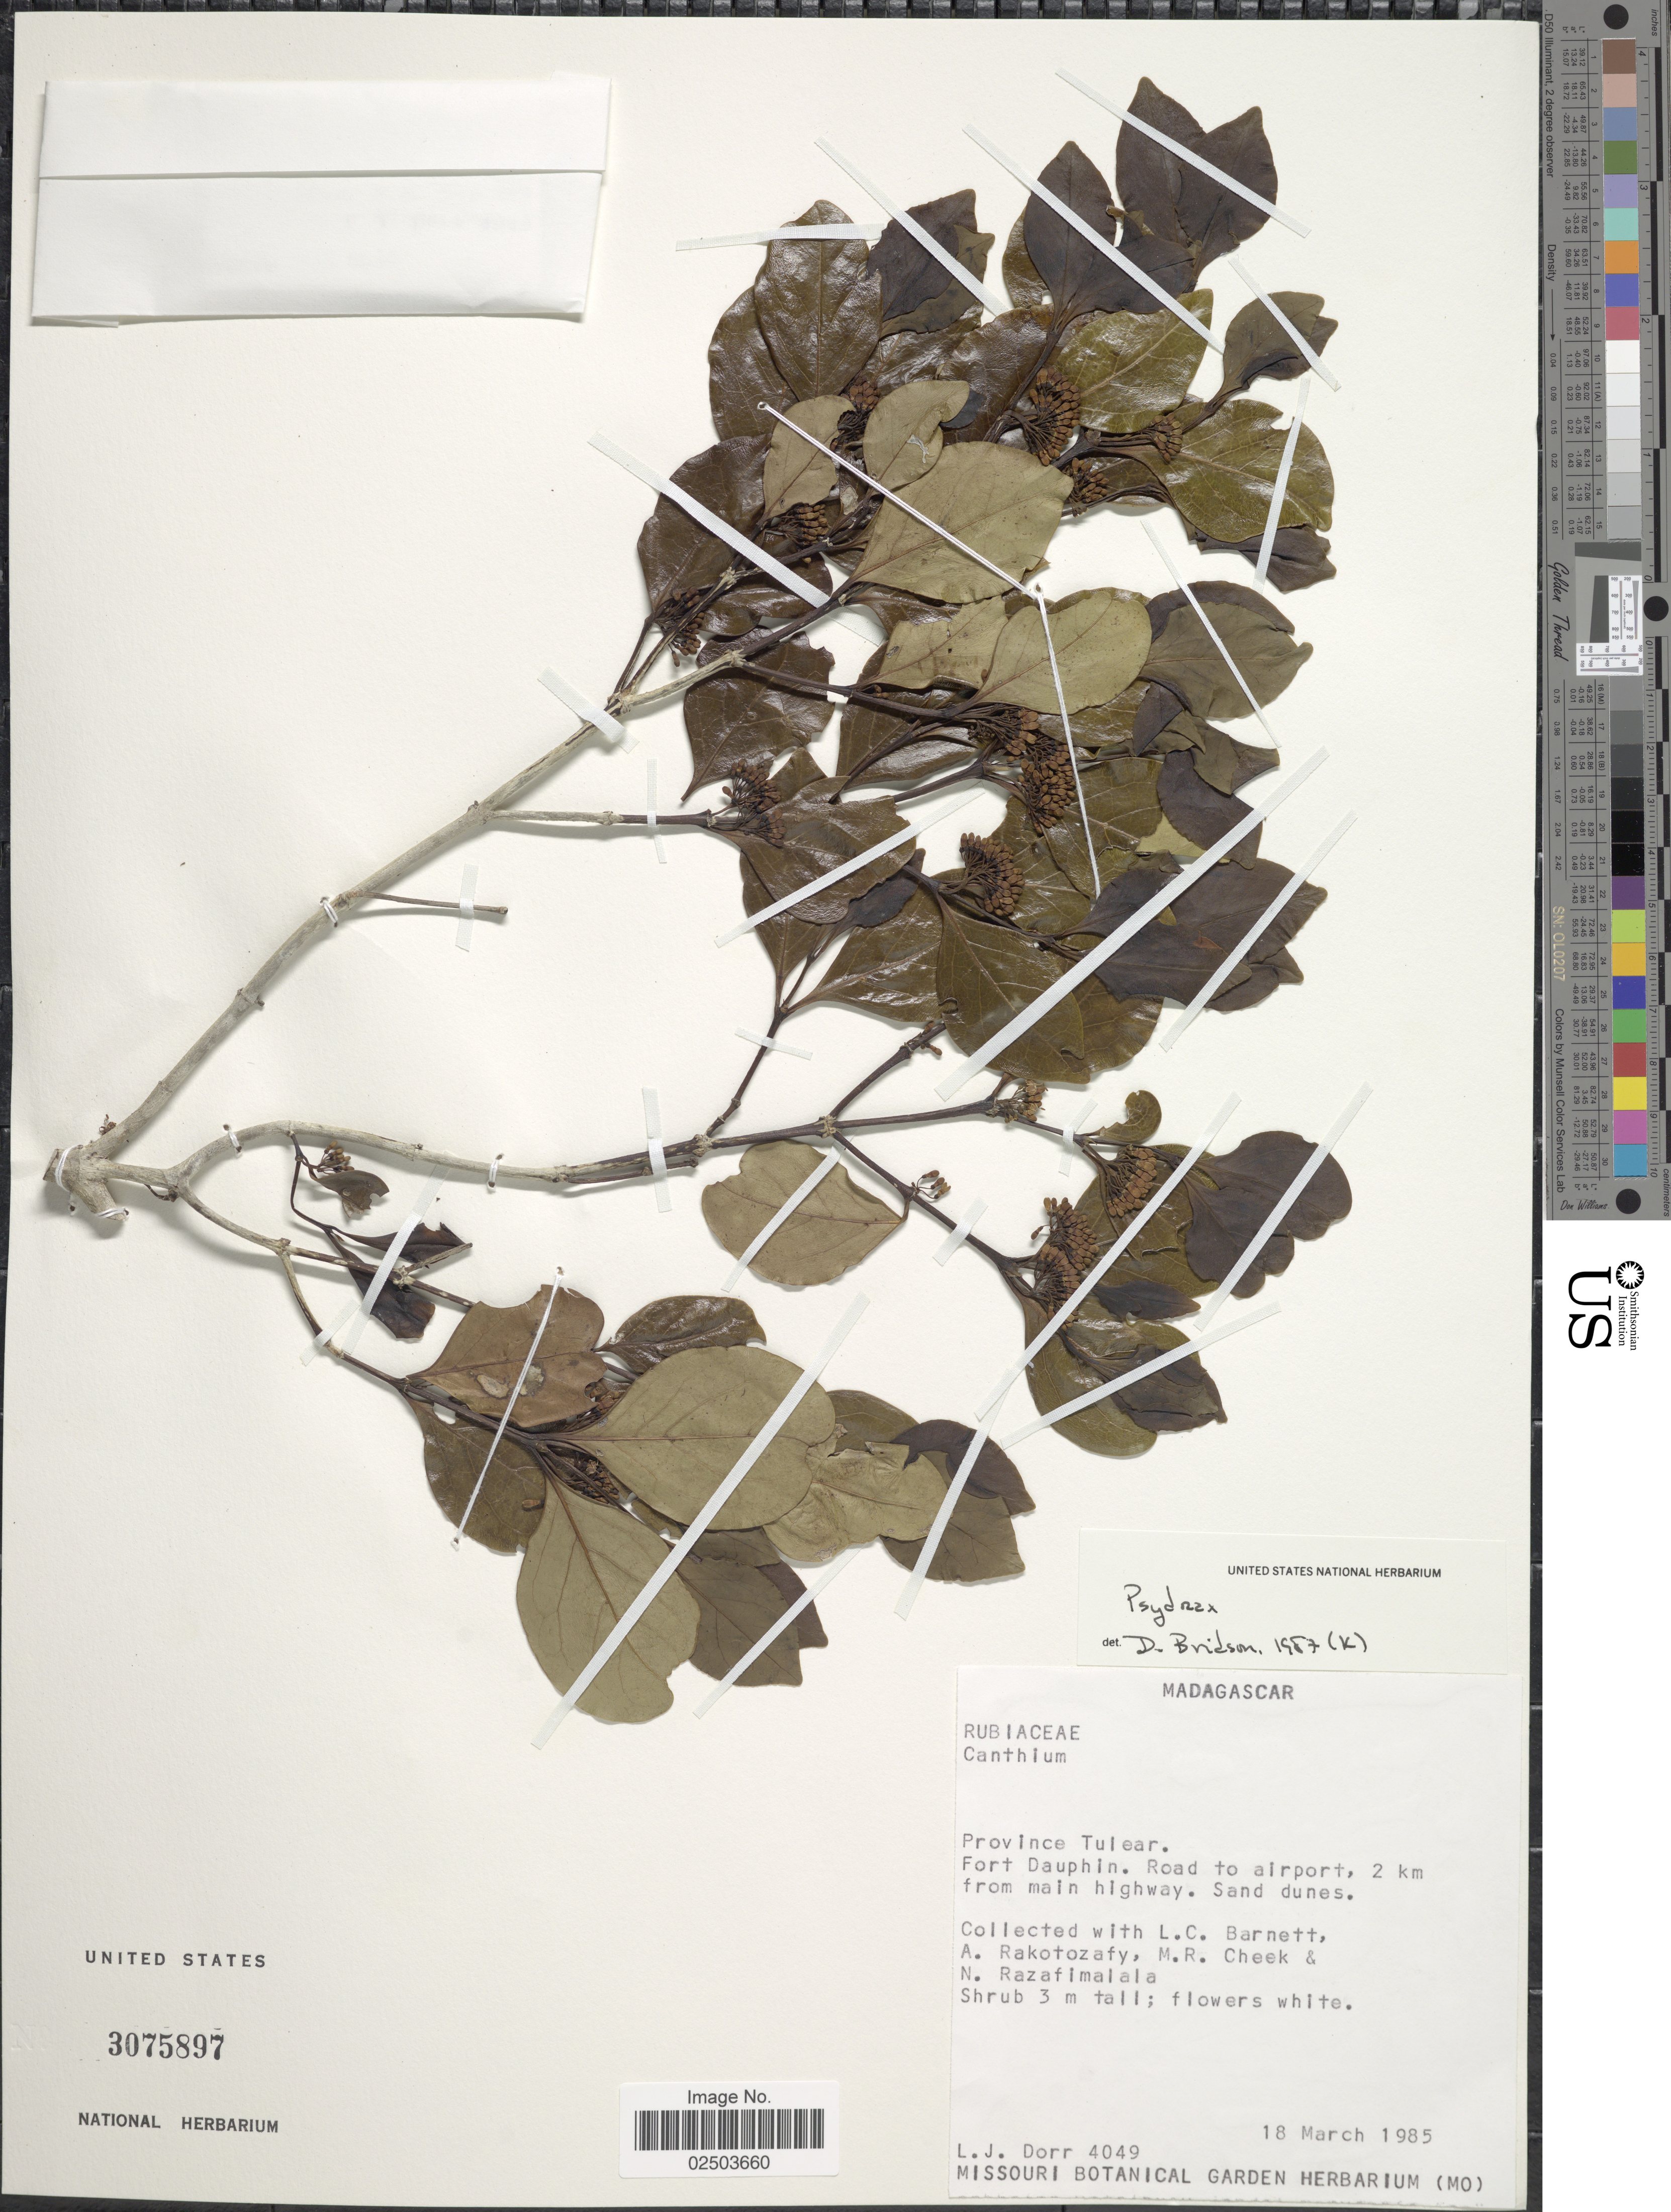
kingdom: Plantae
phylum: Tracheophyta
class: Magnoliopsida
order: Gentianales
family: Rubiaceae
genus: Psydrax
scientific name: Psydrax sp.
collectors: L. J. Dorr, L. C. Barnett, A. Rakotozafy, M. Cheek & N. Razafimalala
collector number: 4049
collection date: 1985-03-19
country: Madagascar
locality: Province Tulear. Fort Dauphin. Road to airport, 2 km from main highway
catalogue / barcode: US 3075897